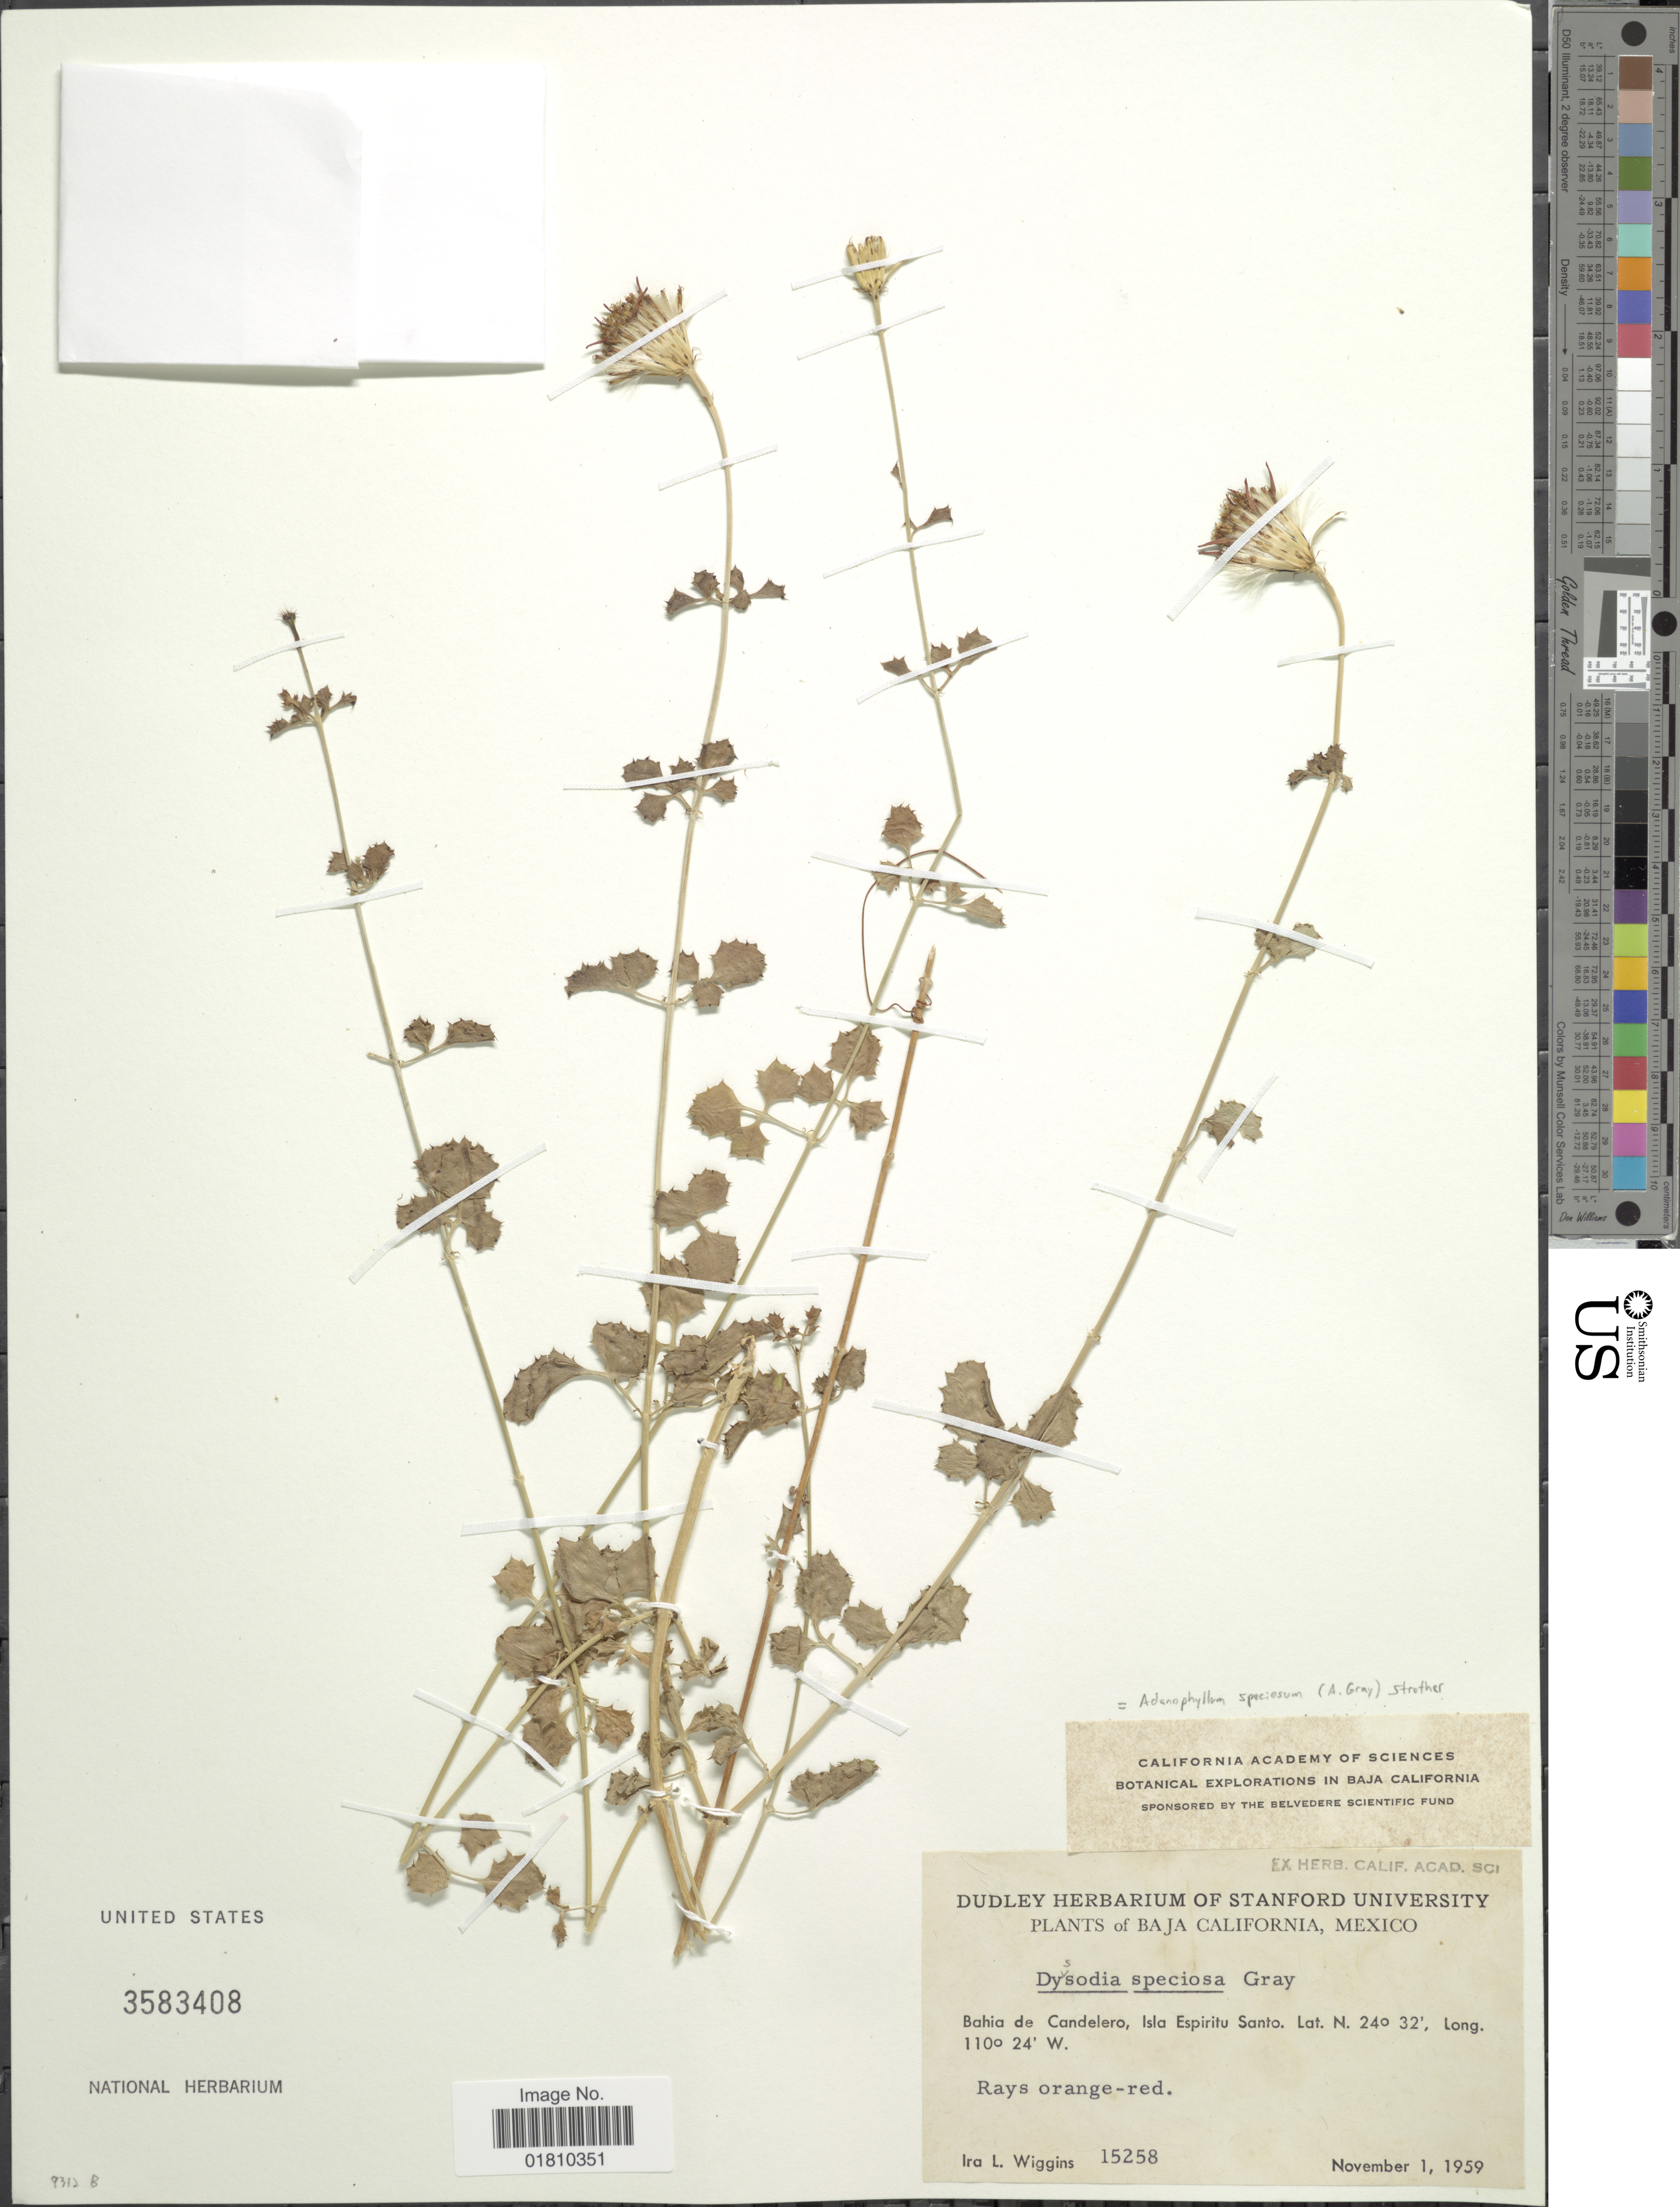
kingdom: Plantae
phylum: Tracheophyta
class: Magnoliopsida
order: Asterales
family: Asteraceae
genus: Adenophyllum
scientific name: Adenophyllum speciosum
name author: (A. Gray) Strother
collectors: I. L. Wiggins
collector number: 15258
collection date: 1959-11-01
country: Mexico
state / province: Baja California Sur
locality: Bahia de Candelero, Isla Espiritu Santo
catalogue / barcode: US 3583408